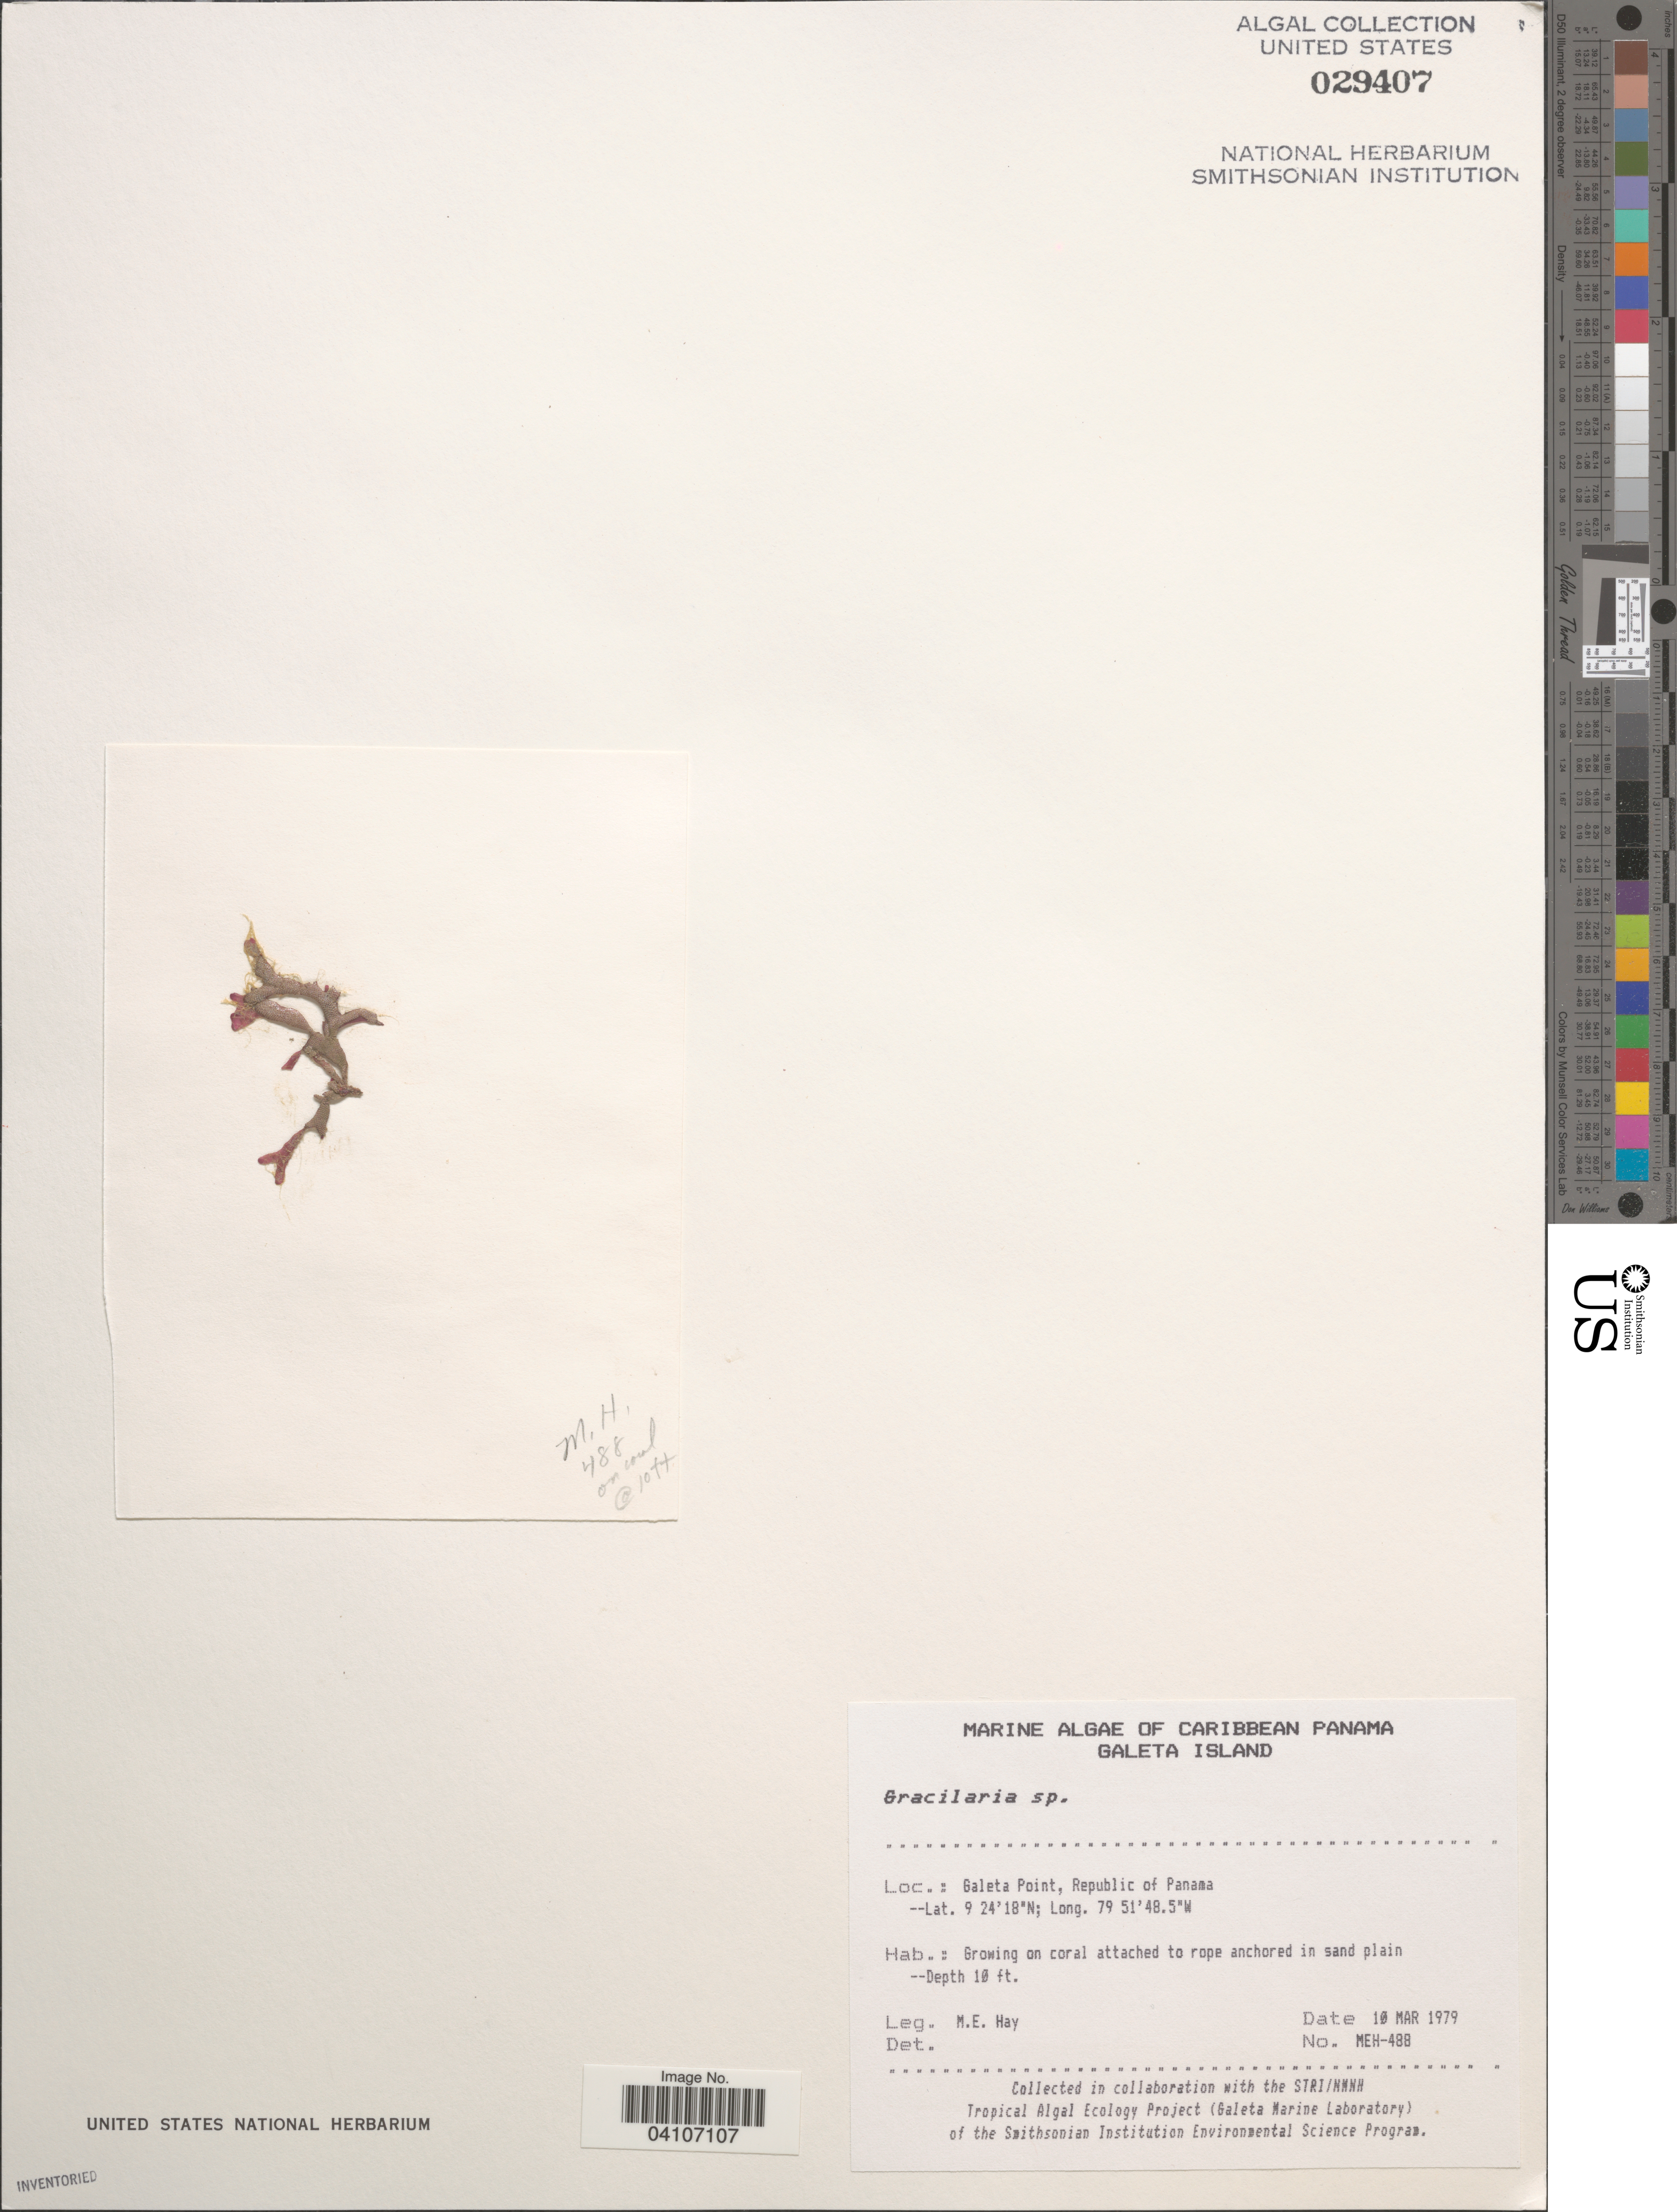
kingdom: Plantae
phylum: Rhodophyta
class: Florideophyceae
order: Gracilariales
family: Gracilariaceae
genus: Gracilaria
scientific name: Gracilaria sp.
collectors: M. E. Hay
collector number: MEH-488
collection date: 1979-03-10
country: Panama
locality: Galeta Point.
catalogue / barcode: US 29407